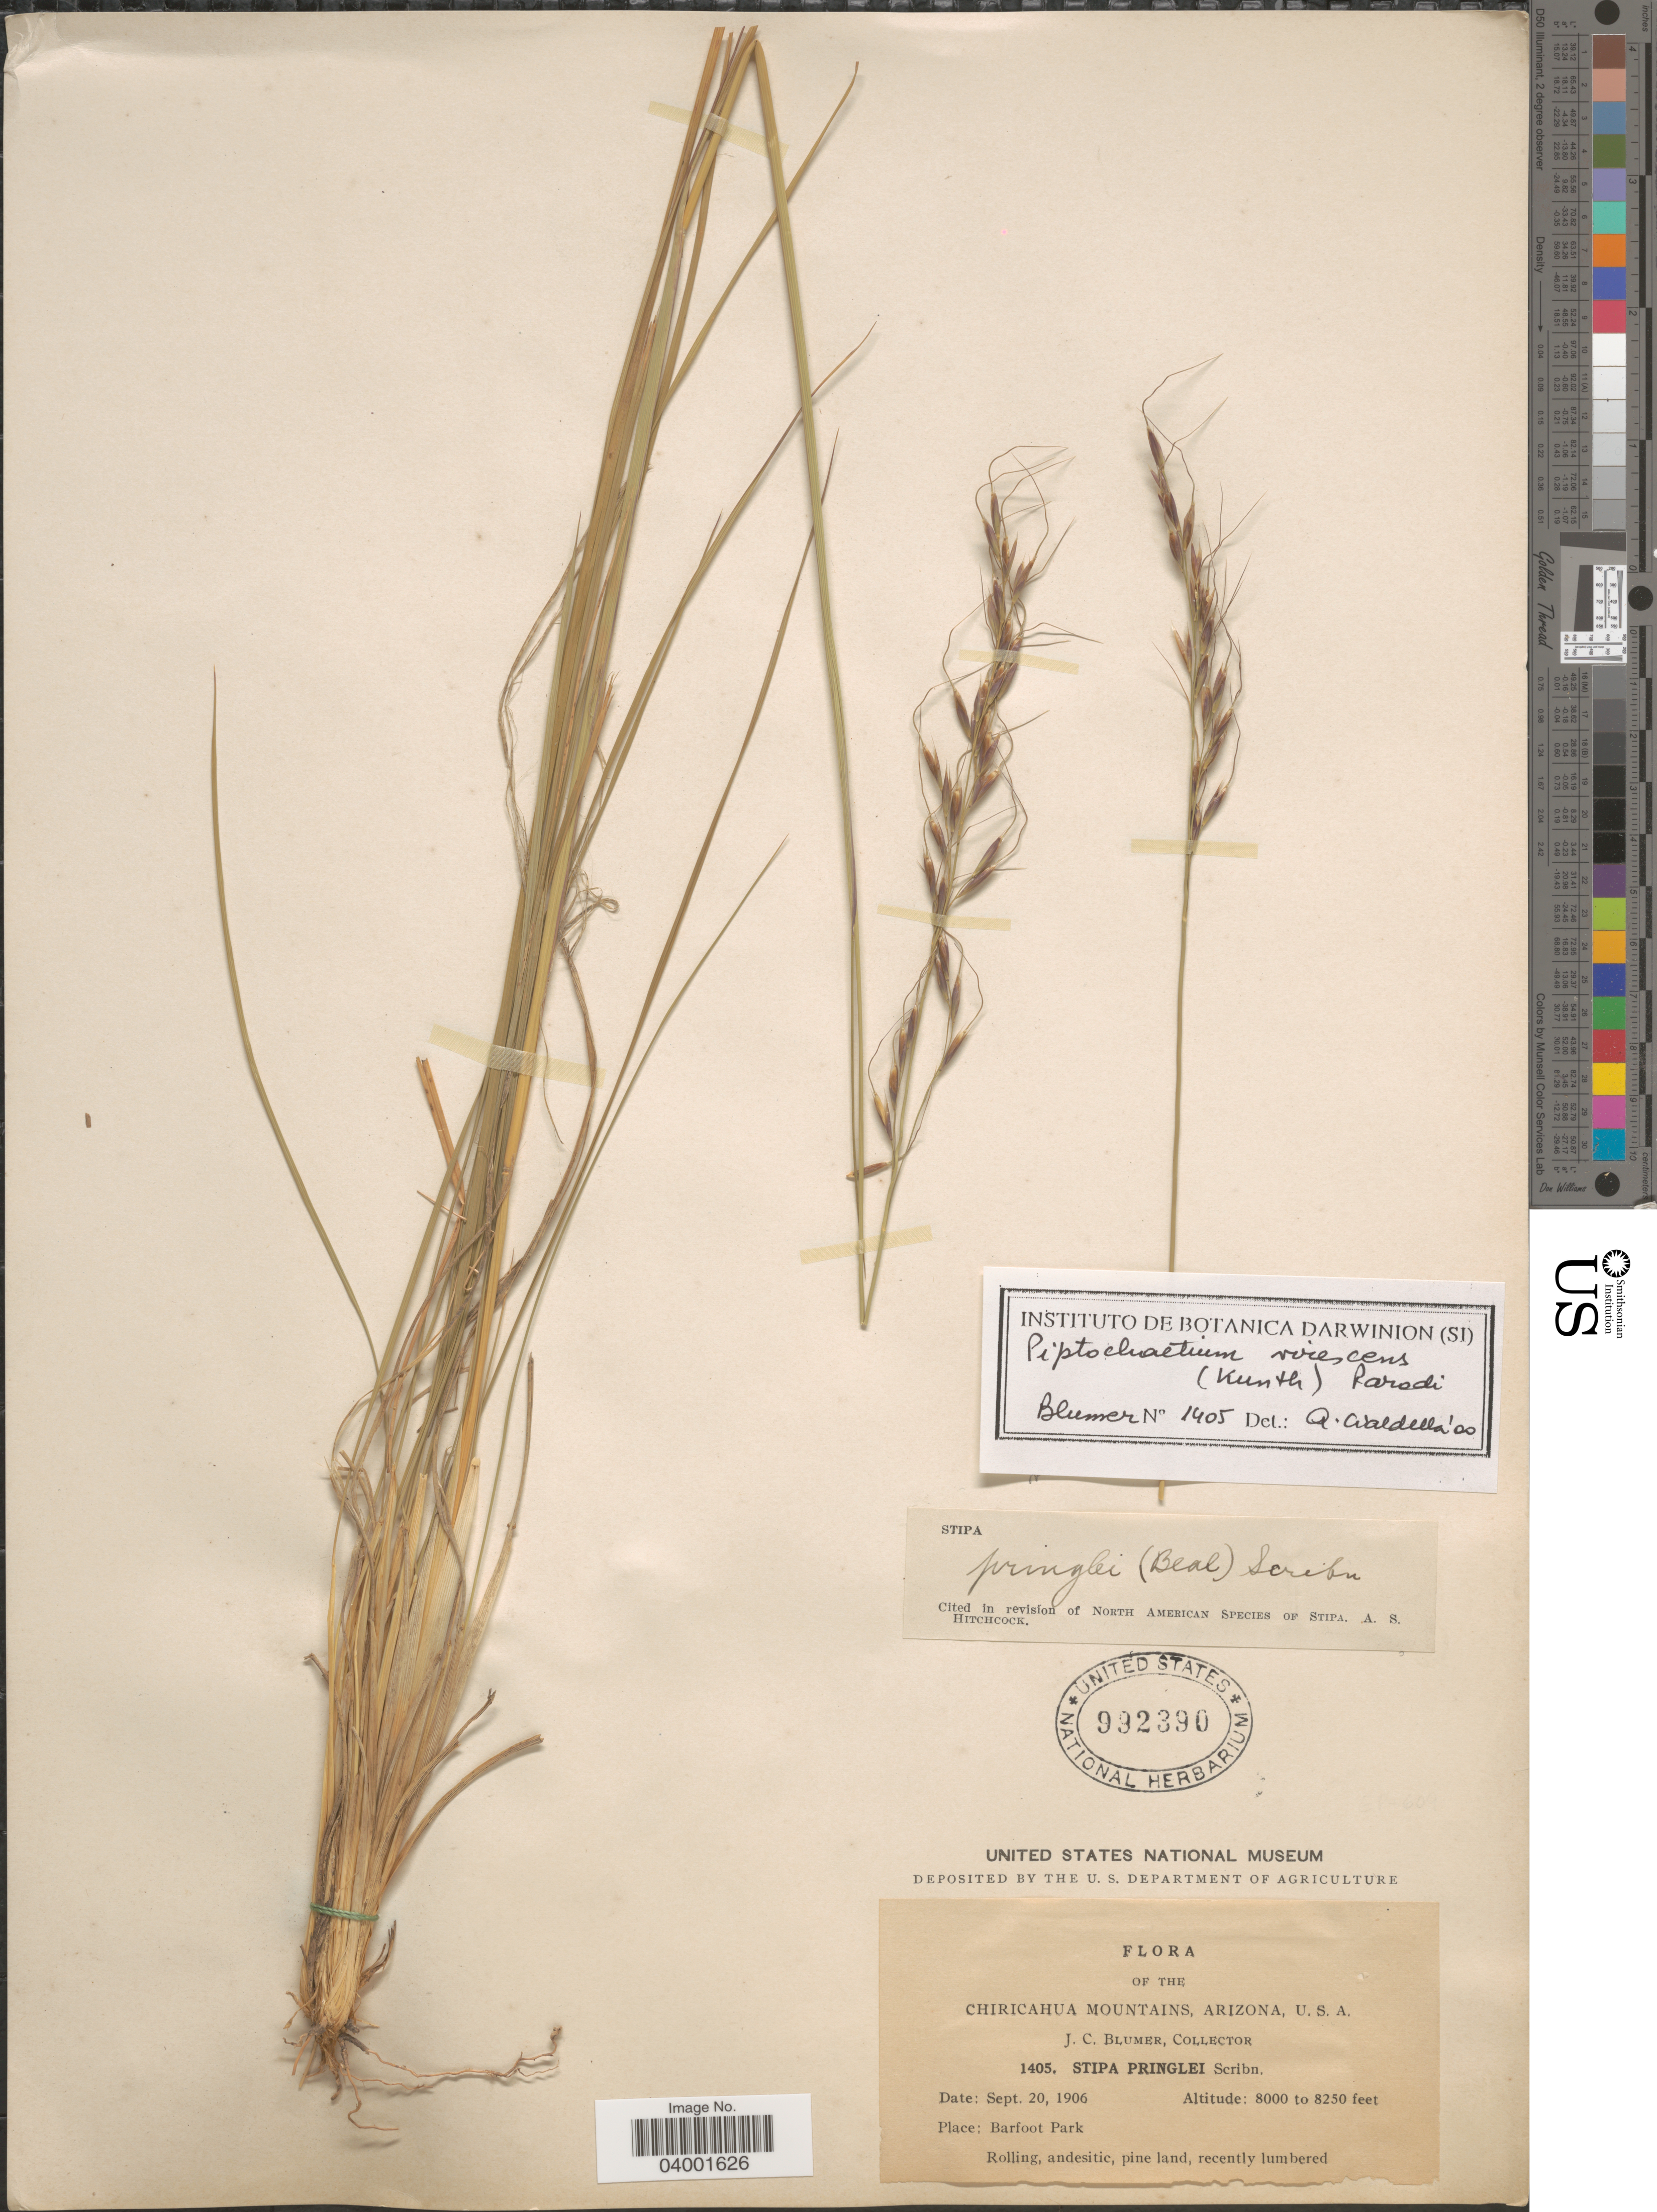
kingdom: Plantae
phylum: Tracheophyta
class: Liliopsida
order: Poales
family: Poaceae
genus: Piptochaetium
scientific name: Piptochaetium virescens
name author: (Kunth) Parodi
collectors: J. C. Blumer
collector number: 1405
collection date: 1906-09-20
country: United States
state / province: Arizona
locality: Chiricahua Mountains. Barfoot Park. Rolling, andesitic, pine land, recently lumbered.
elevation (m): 2438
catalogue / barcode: US 992390